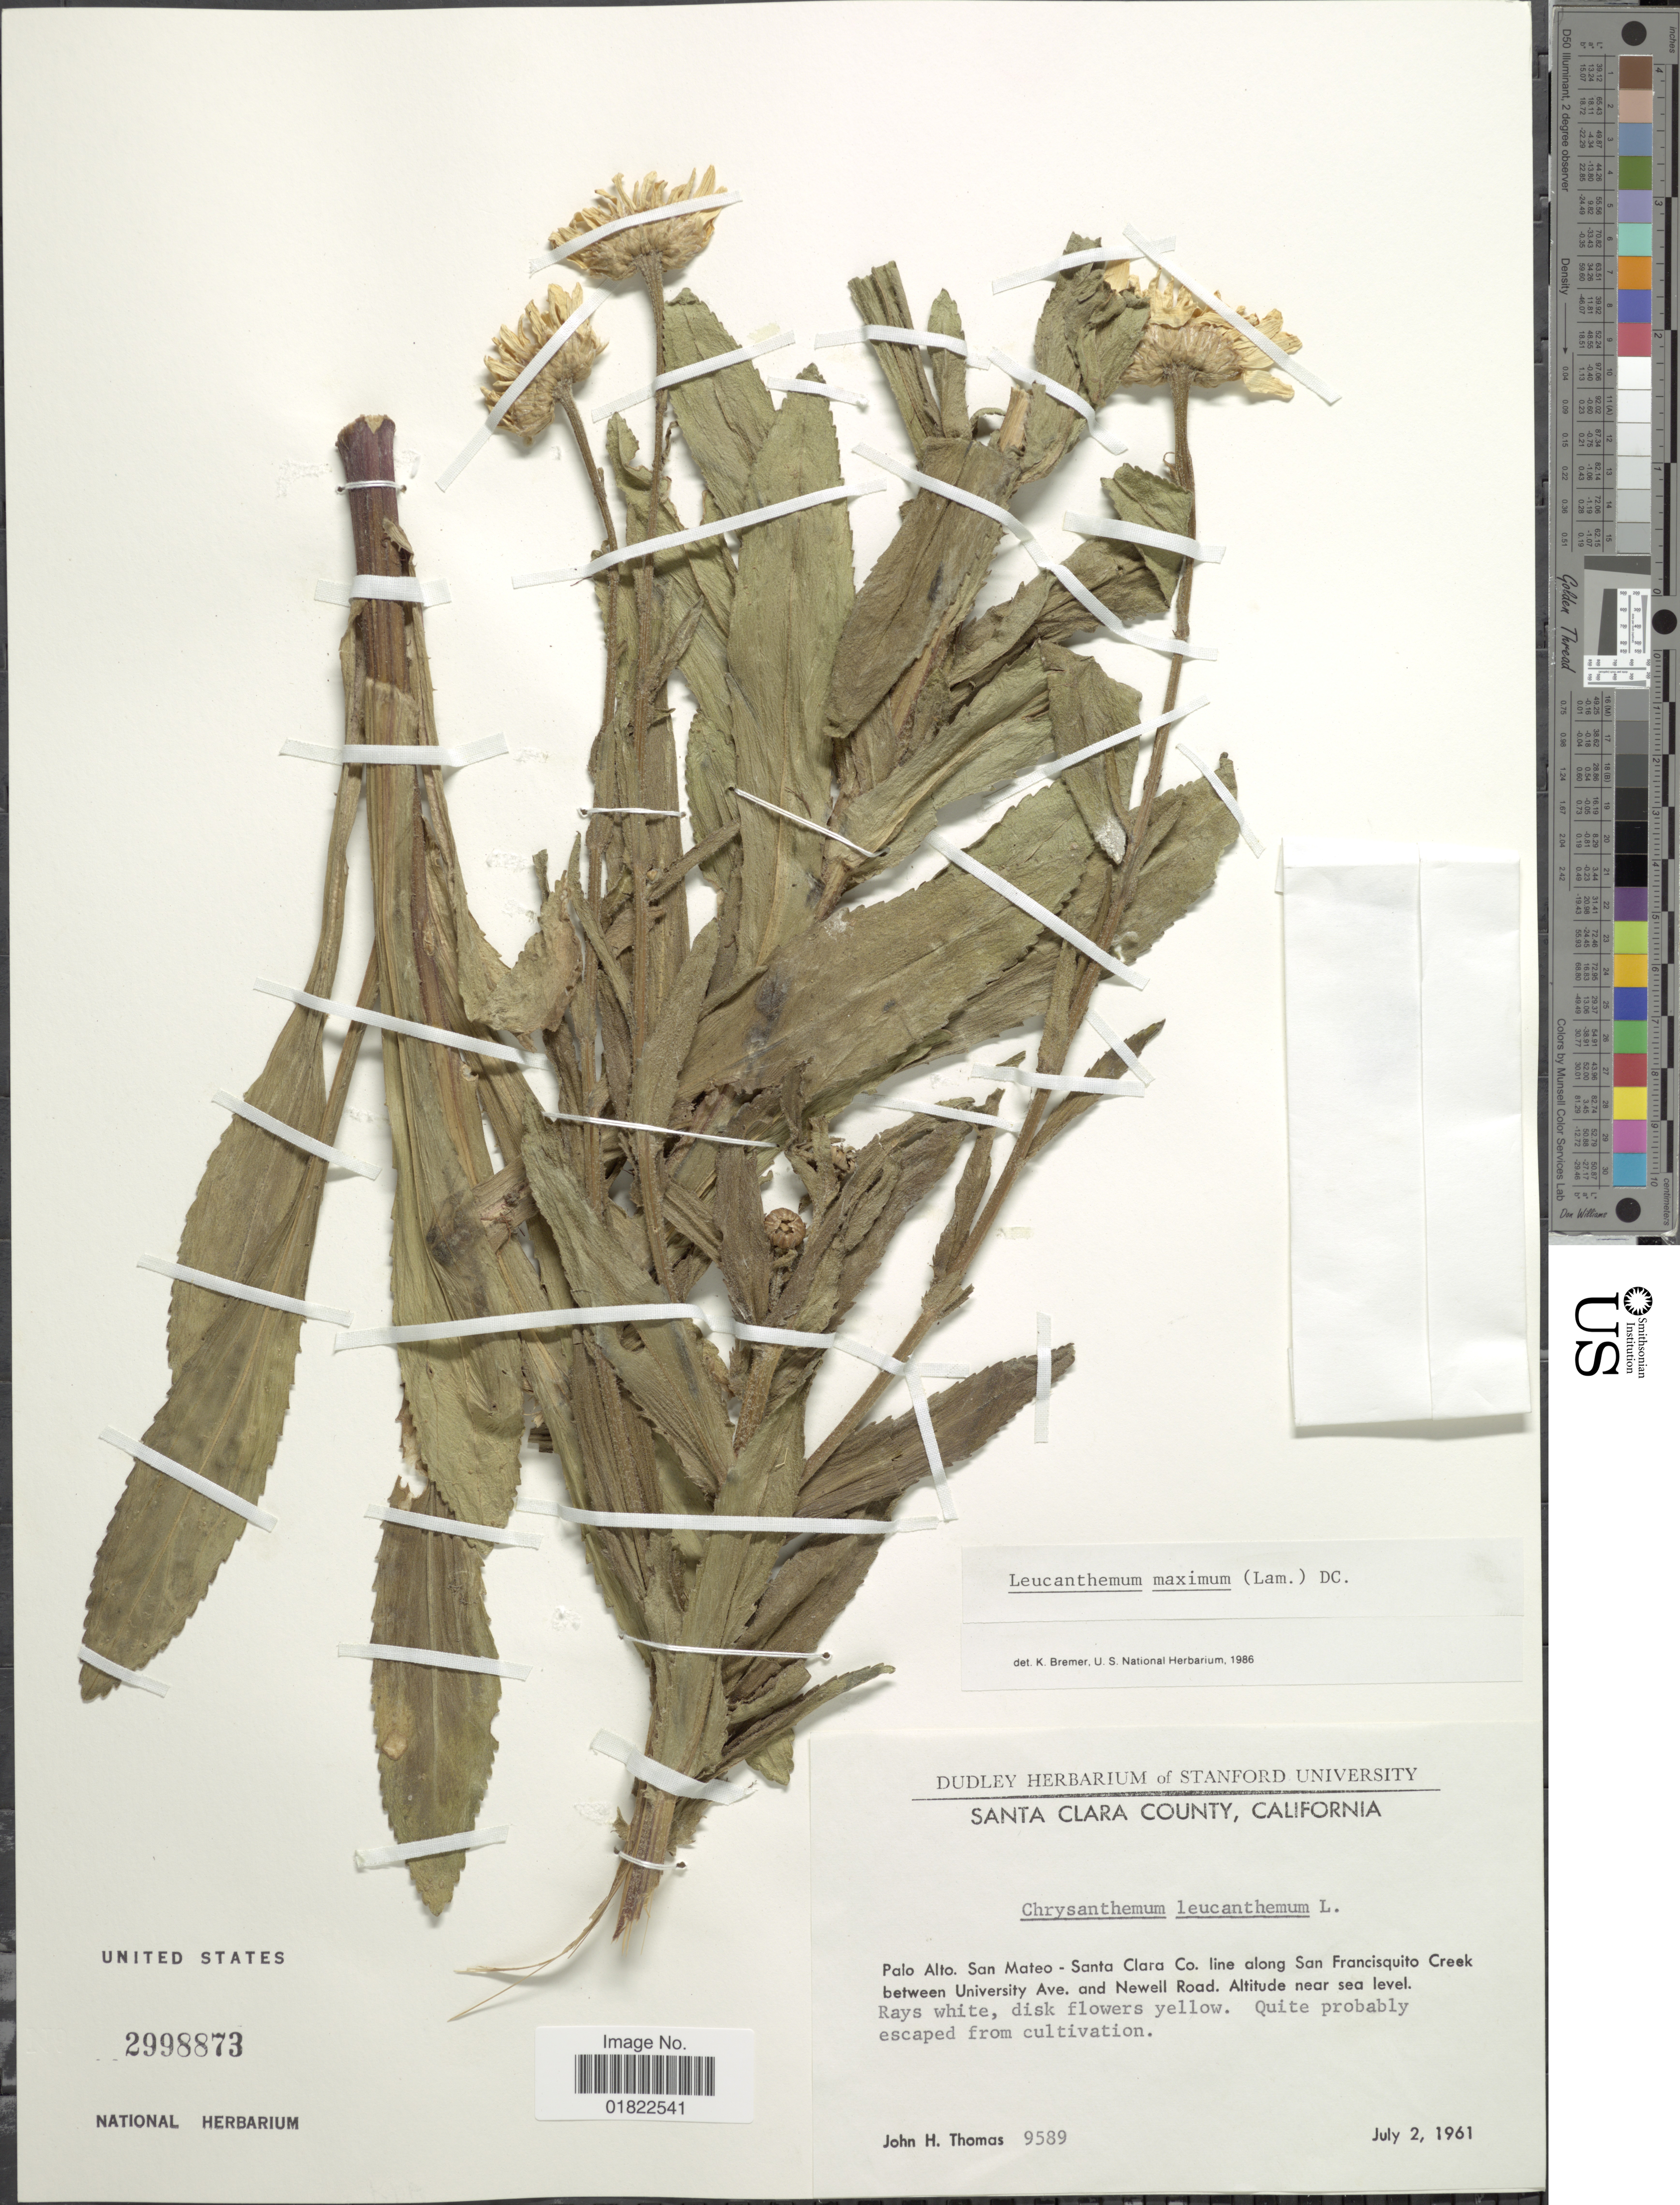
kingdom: Plantae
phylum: Tracheophyta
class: Magnoliopsida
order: Asterales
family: Asteraceae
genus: Leucanthemum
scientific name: Leucanthemum maximum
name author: (Ramond) DC.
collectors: J. H. Thomas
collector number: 9589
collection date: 1961-07-02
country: United States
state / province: California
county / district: Santa Clara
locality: Santa Clara County, Palo Alto. San Mateo - Santa Clara Co line along San Francisquito Creel between University Ave and Newell Road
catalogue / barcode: US 2998873